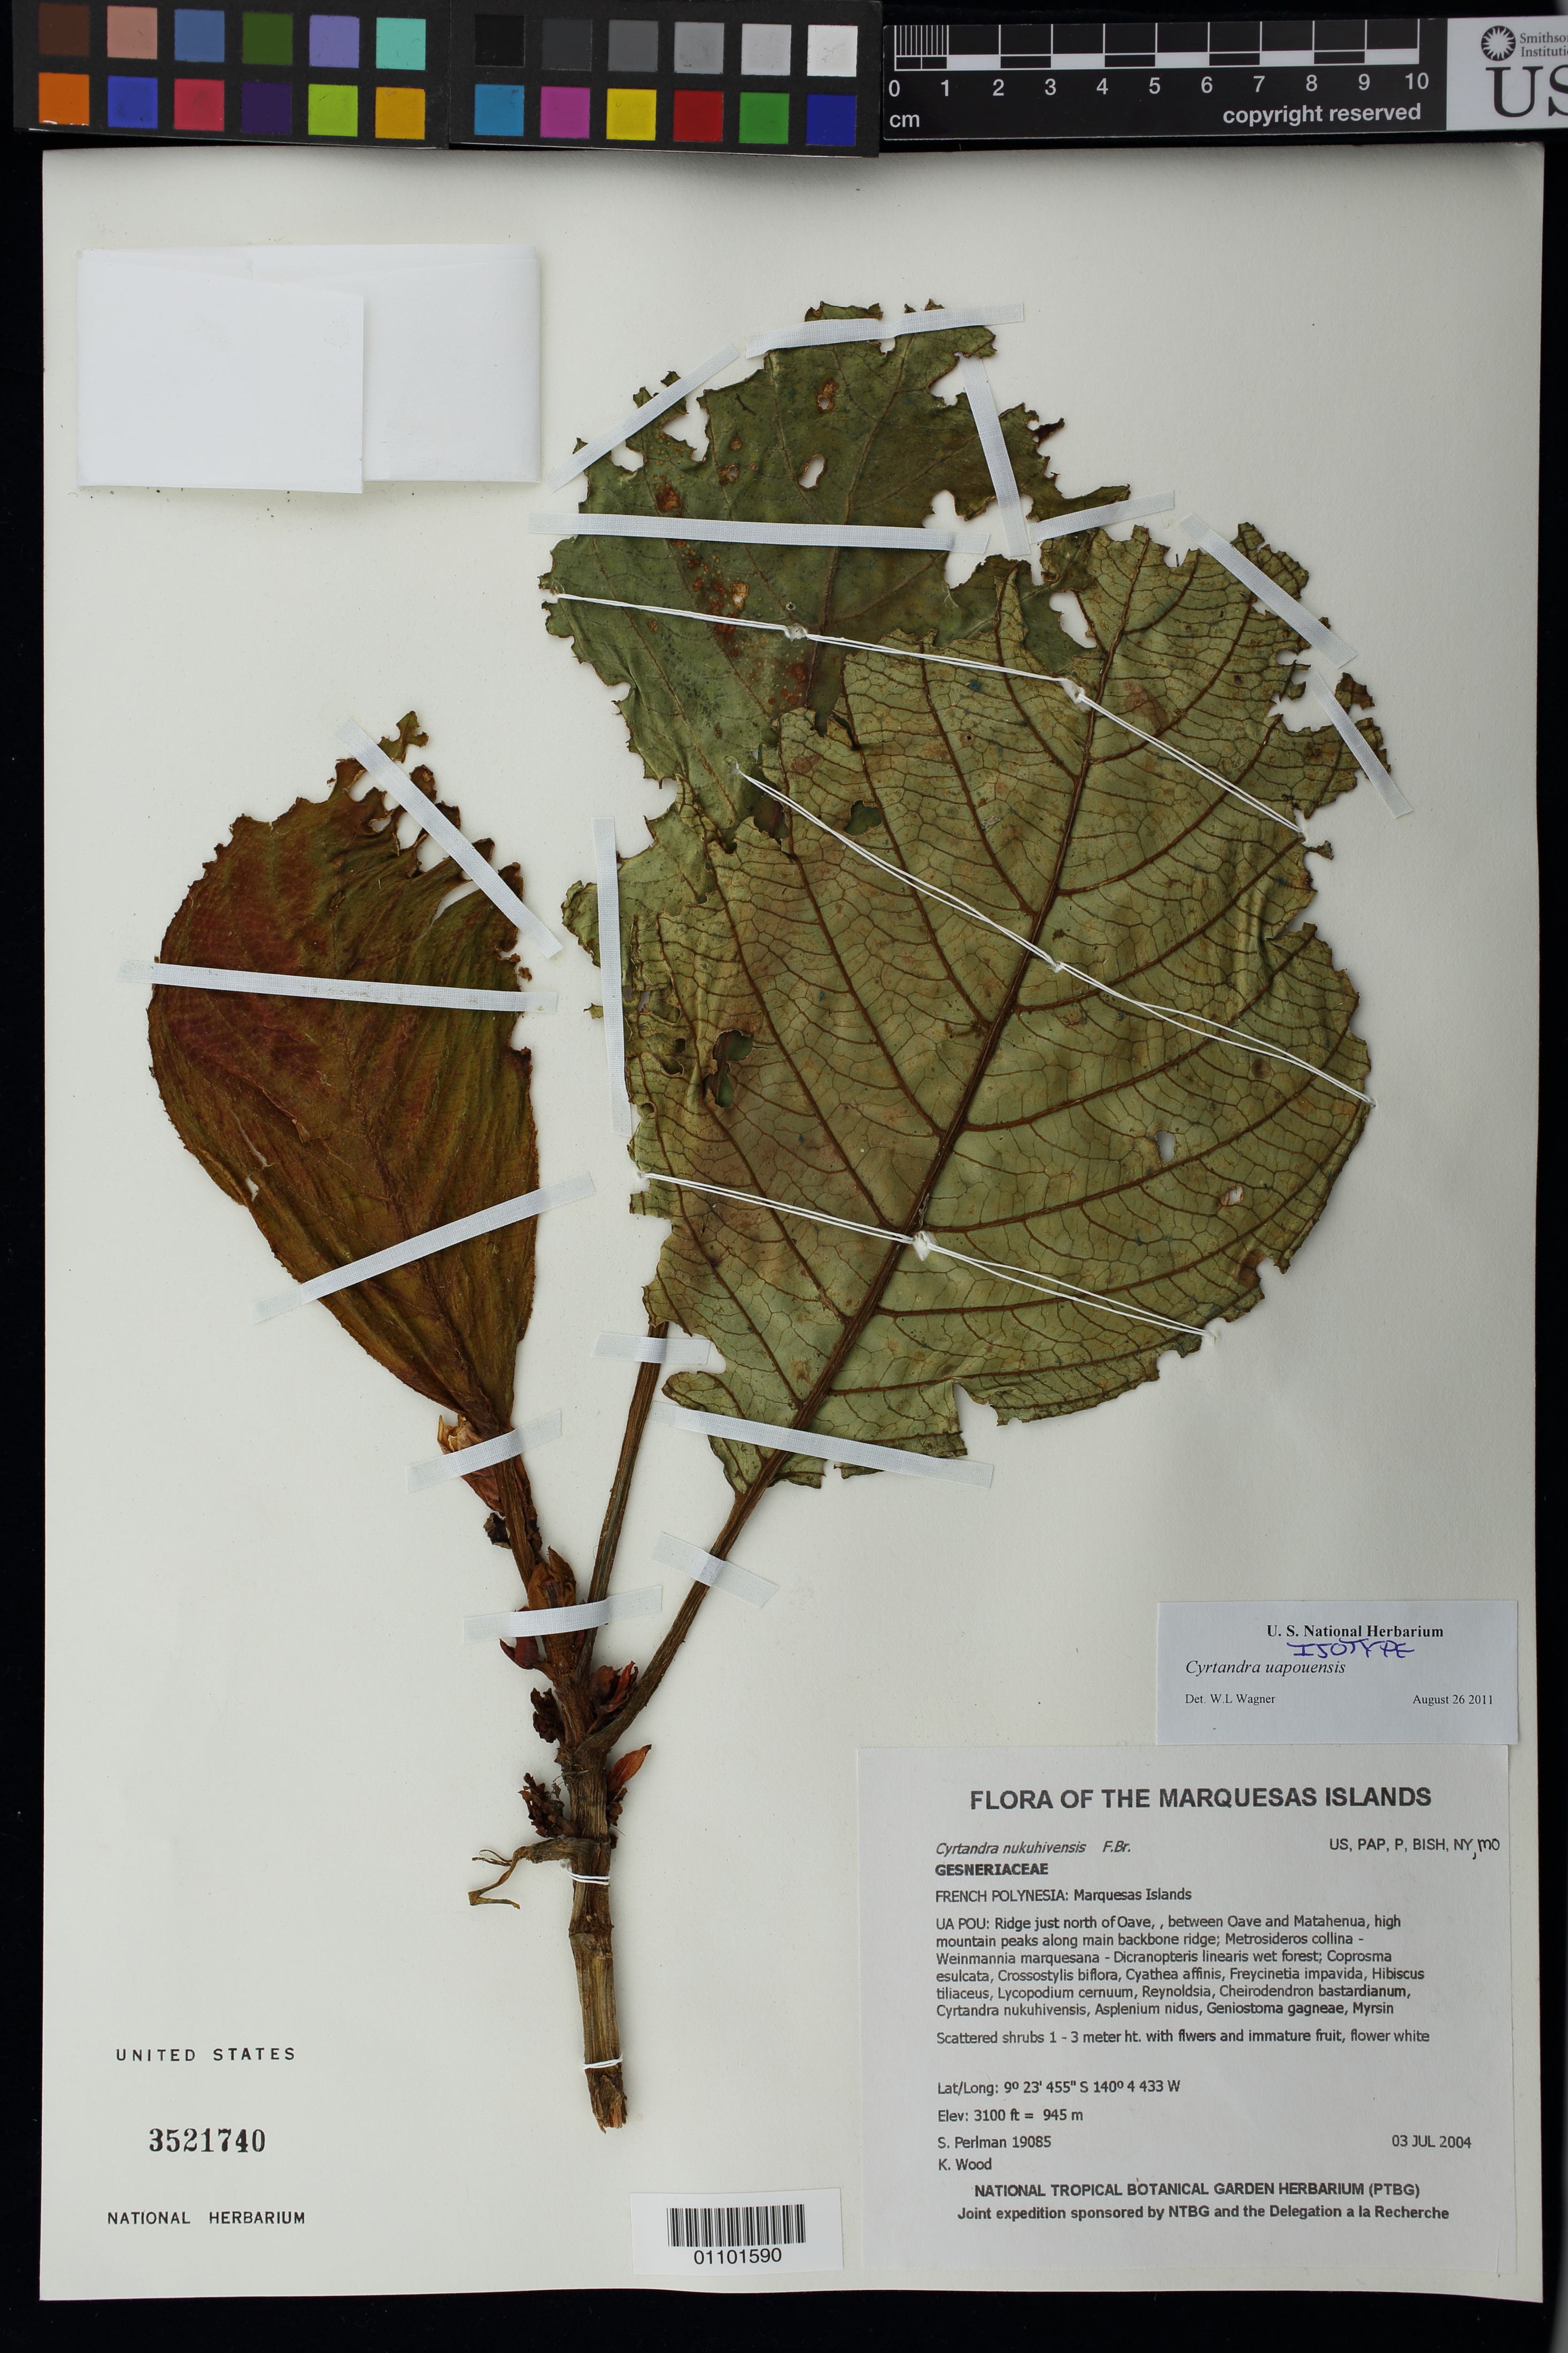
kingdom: Plantae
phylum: Tracheophyta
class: Magnoliopsida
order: Lamiales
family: Gesneriaceae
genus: Cyrtandra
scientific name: Cyrtandra uapouensis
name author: W.L. Wagner & Lorence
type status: Isotype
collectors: S. P. Perlman & K. R. Wood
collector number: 19085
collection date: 2004-07-03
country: French Polynesia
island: Ua Pou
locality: Ua Pou: ridge just north of Oave, between Oave and Matahenua, high mountain peaks along main backbone ridge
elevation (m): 945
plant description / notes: Images of this collection bear date of 5 Jul 2004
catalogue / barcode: US 3521740